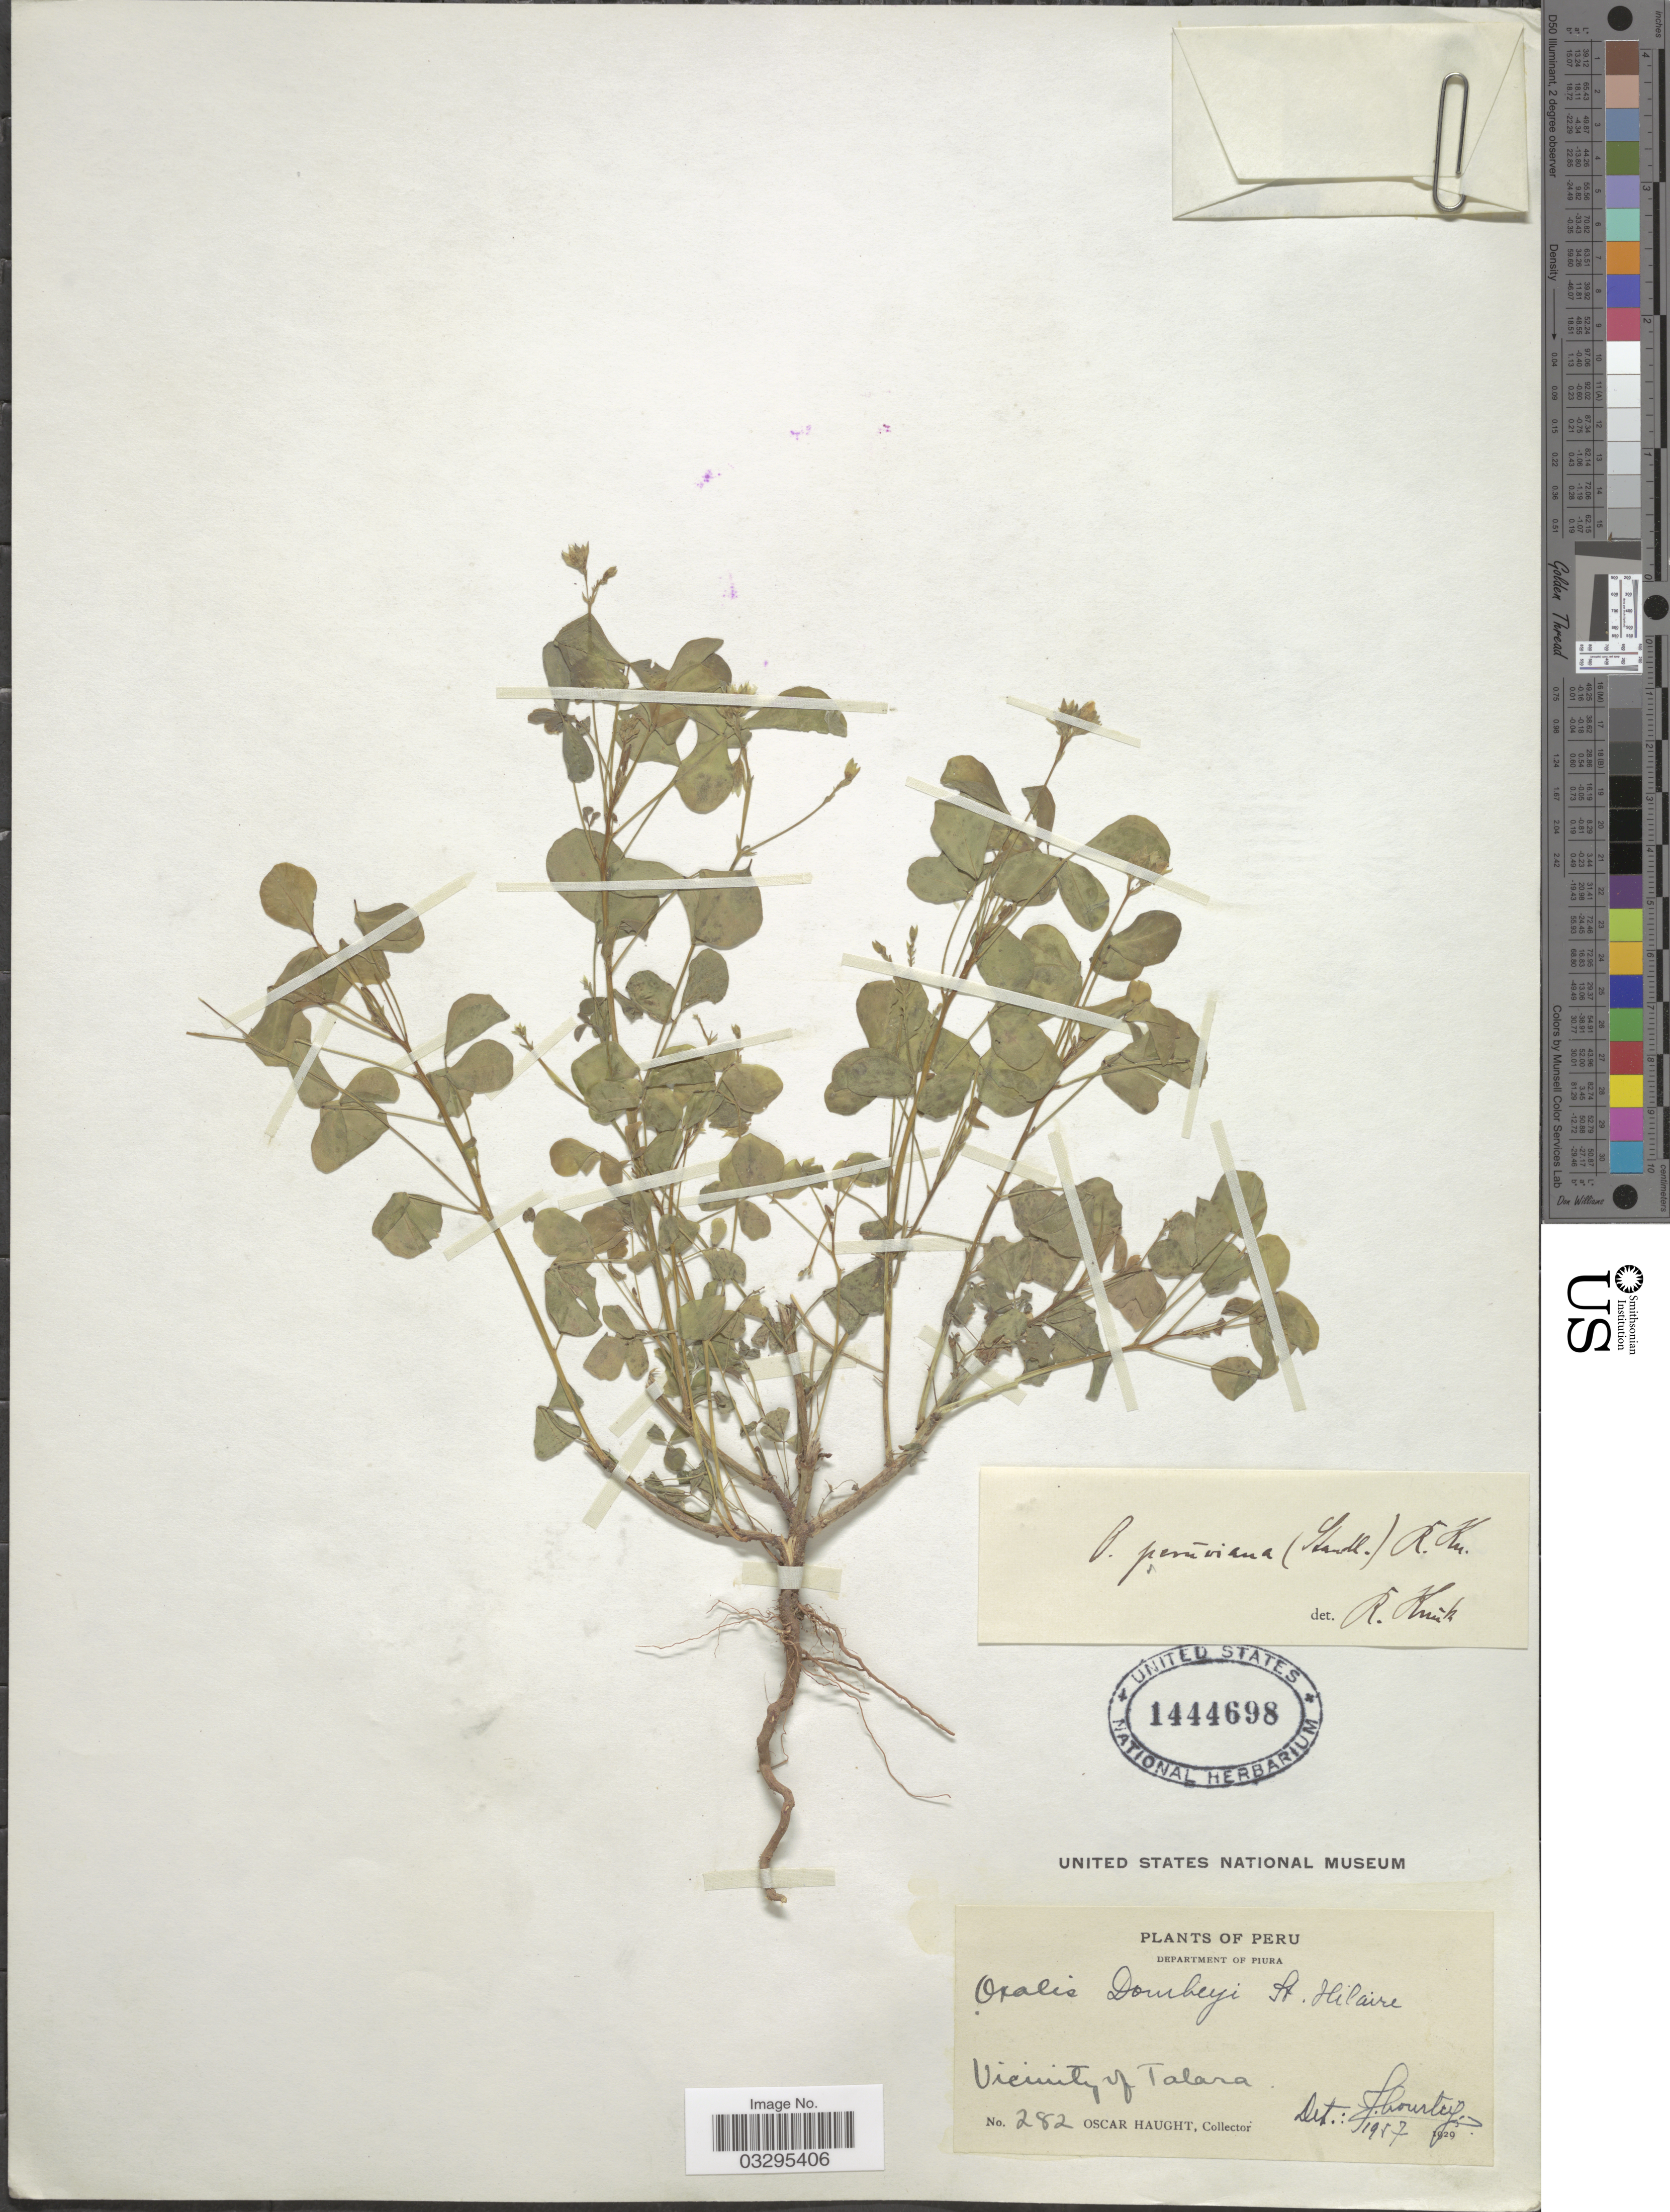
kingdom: Plantae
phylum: Tracheophyta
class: Magnoliopsida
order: Oxalidales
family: Oxalidaceae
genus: Oxalis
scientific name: Oxalis dombeyi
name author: A. St.-Hil.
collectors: O. Haught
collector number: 282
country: Peru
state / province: Piura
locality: Department of Piura. Vicinity of Talara.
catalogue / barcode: US 1444698